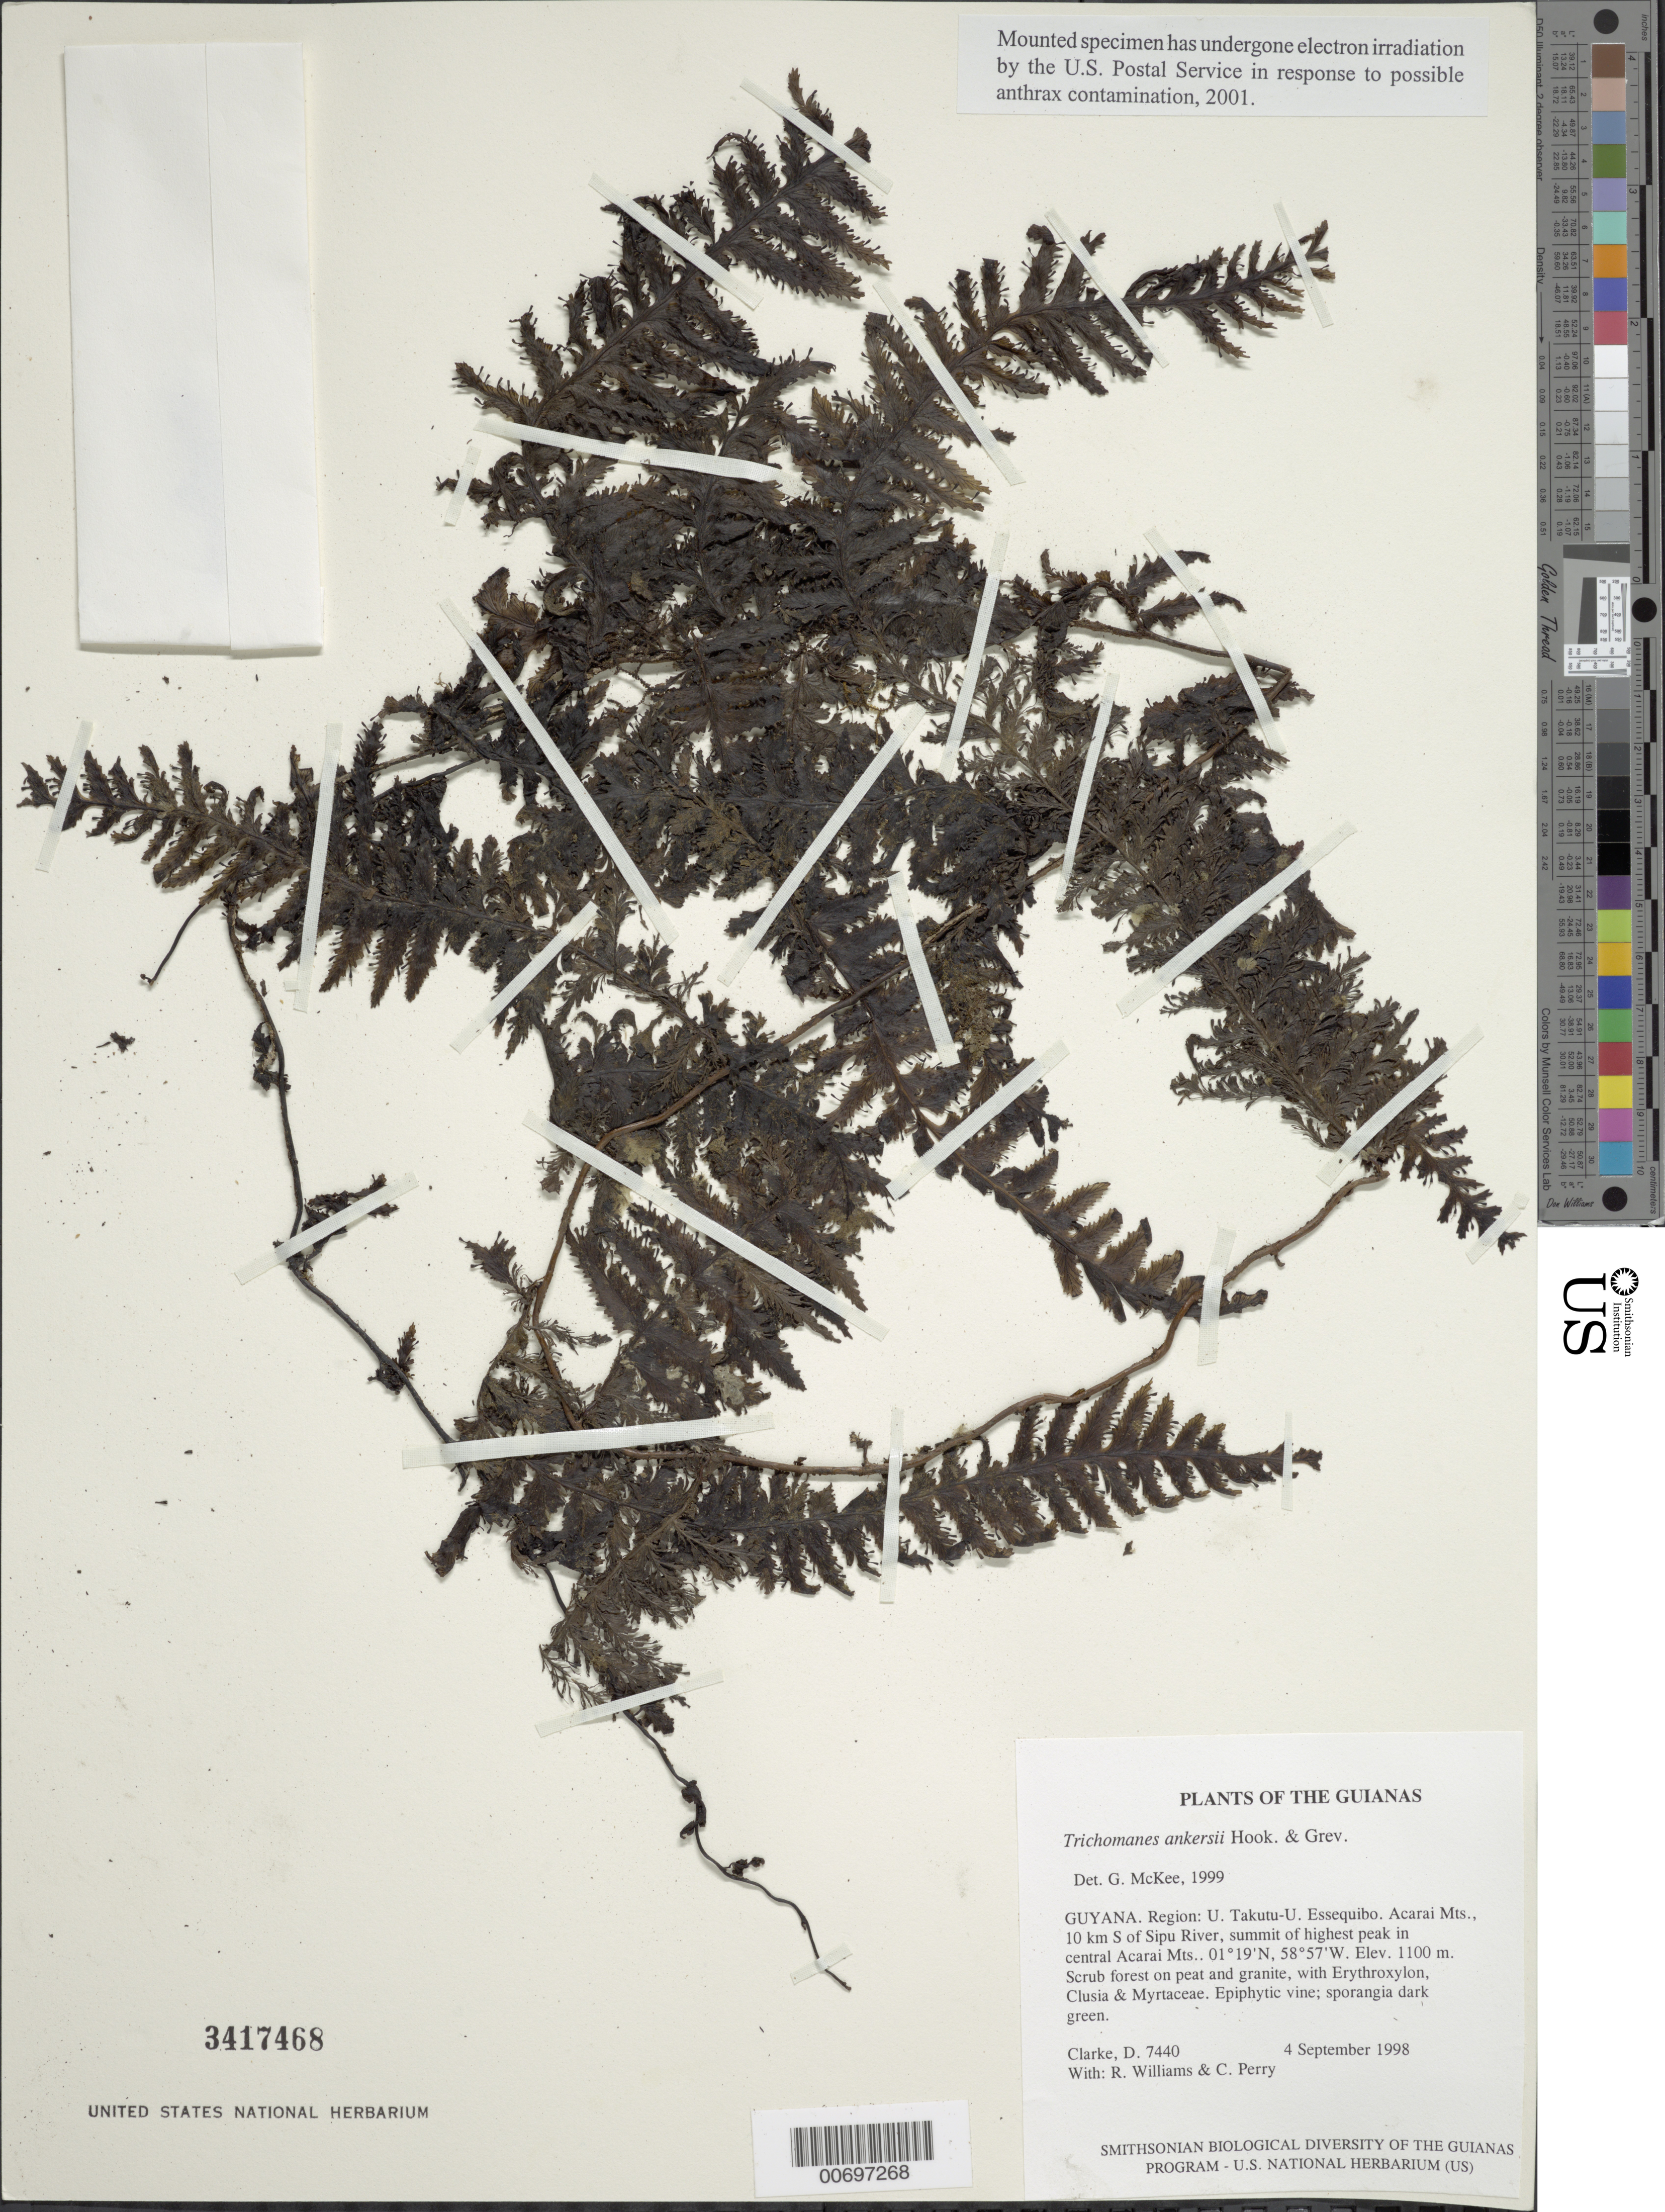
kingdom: Plantae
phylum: Tracheophyta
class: Polypodiopsida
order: Hymenophyllales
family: Hymenophyllaceae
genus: Trichomanes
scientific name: Trichomanes ankersii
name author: C. Parker ex Hook. & Grev.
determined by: McKee, G. S., (US), NMNH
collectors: H. D. Clarke, R. Williams & C. Perry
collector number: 7440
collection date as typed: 4 September 1998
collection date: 1998-09-04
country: Guyana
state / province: U. Takutu-U. Essequibo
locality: Acarai Mts., 10 km S of Sipu River, summit of highest peak in central Acarai Mts.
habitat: Scrub forest on peat and granite, with Erythroxylum, Clusia & Myrtaceae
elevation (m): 1100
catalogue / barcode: US 3417468